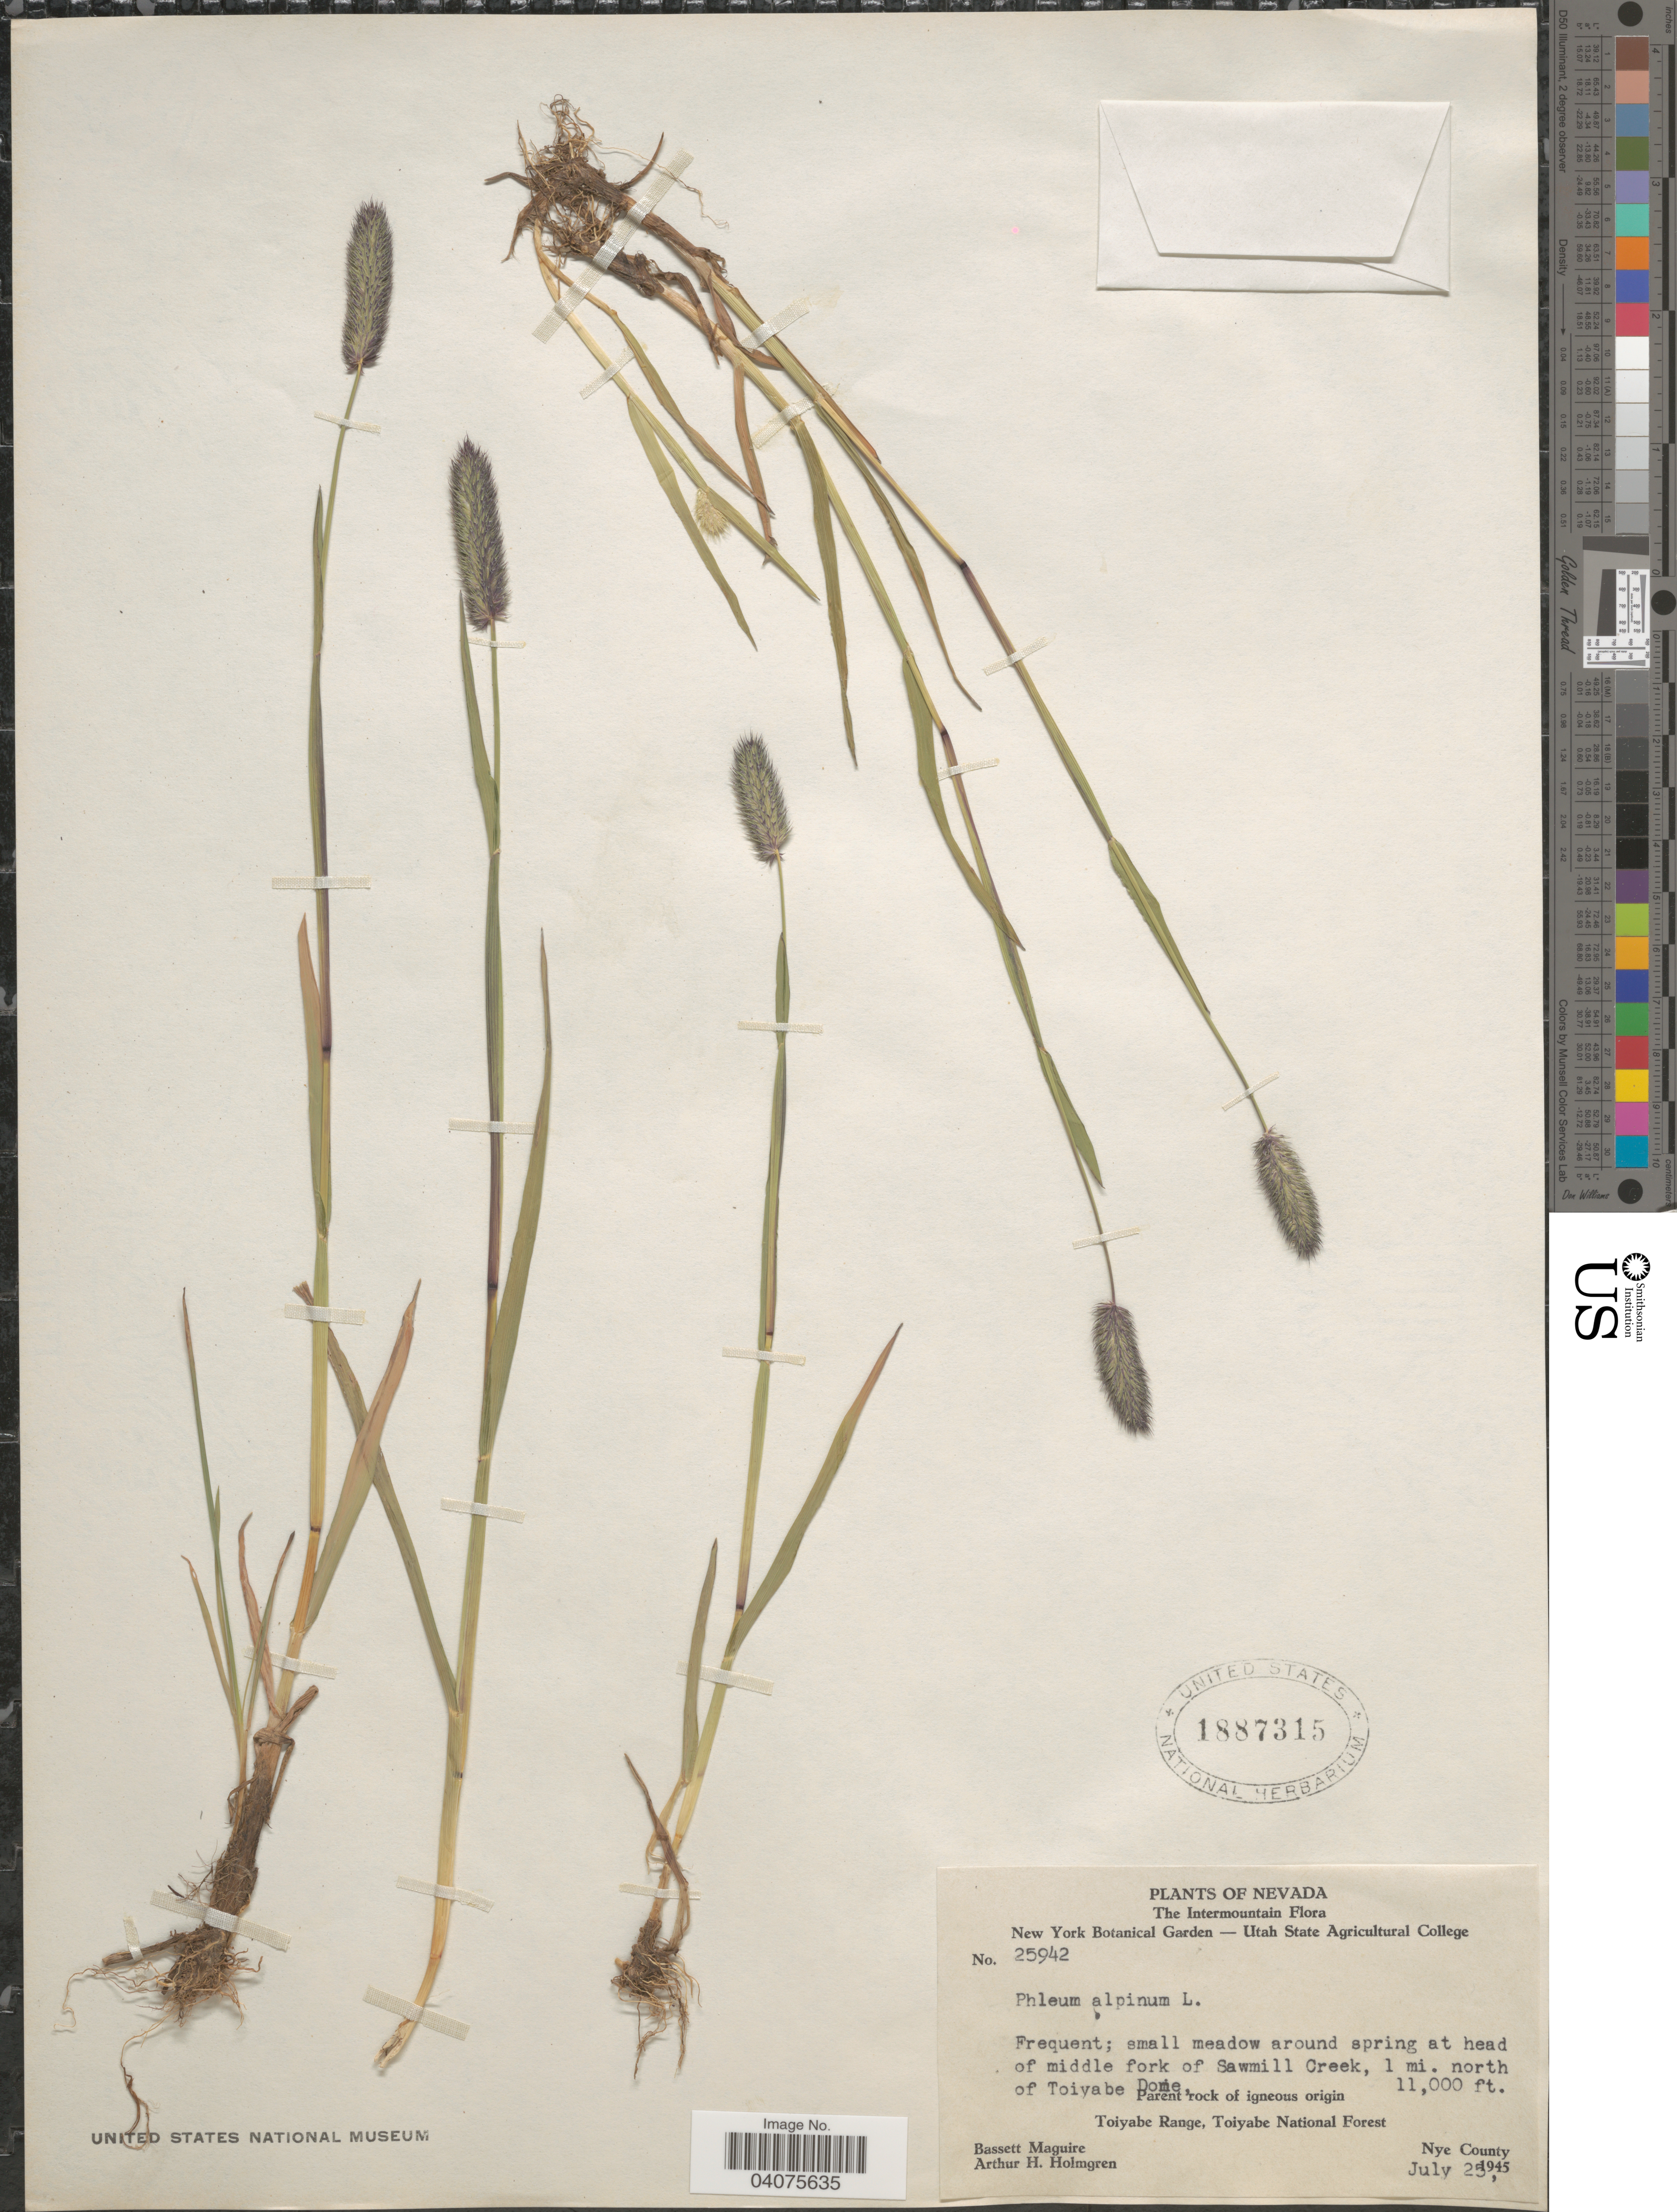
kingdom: Plantae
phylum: Tracheophyta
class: Liliopsida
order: Poales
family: Poaceae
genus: Phleum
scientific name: Phleum alpinum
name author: L.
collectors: B. Maguire & A. H. Holmgren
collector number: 25942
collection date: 1945-07-25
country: United States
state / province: Nevada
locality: The Intermountain. Small meadow around spring at head of middle fork of Sawmill Creek, 1 mi. north of Toiyabe Dome. Toiyabe Range, Toiyabe National Forest. Nye County.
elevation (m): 3353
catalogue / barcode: US 1887315